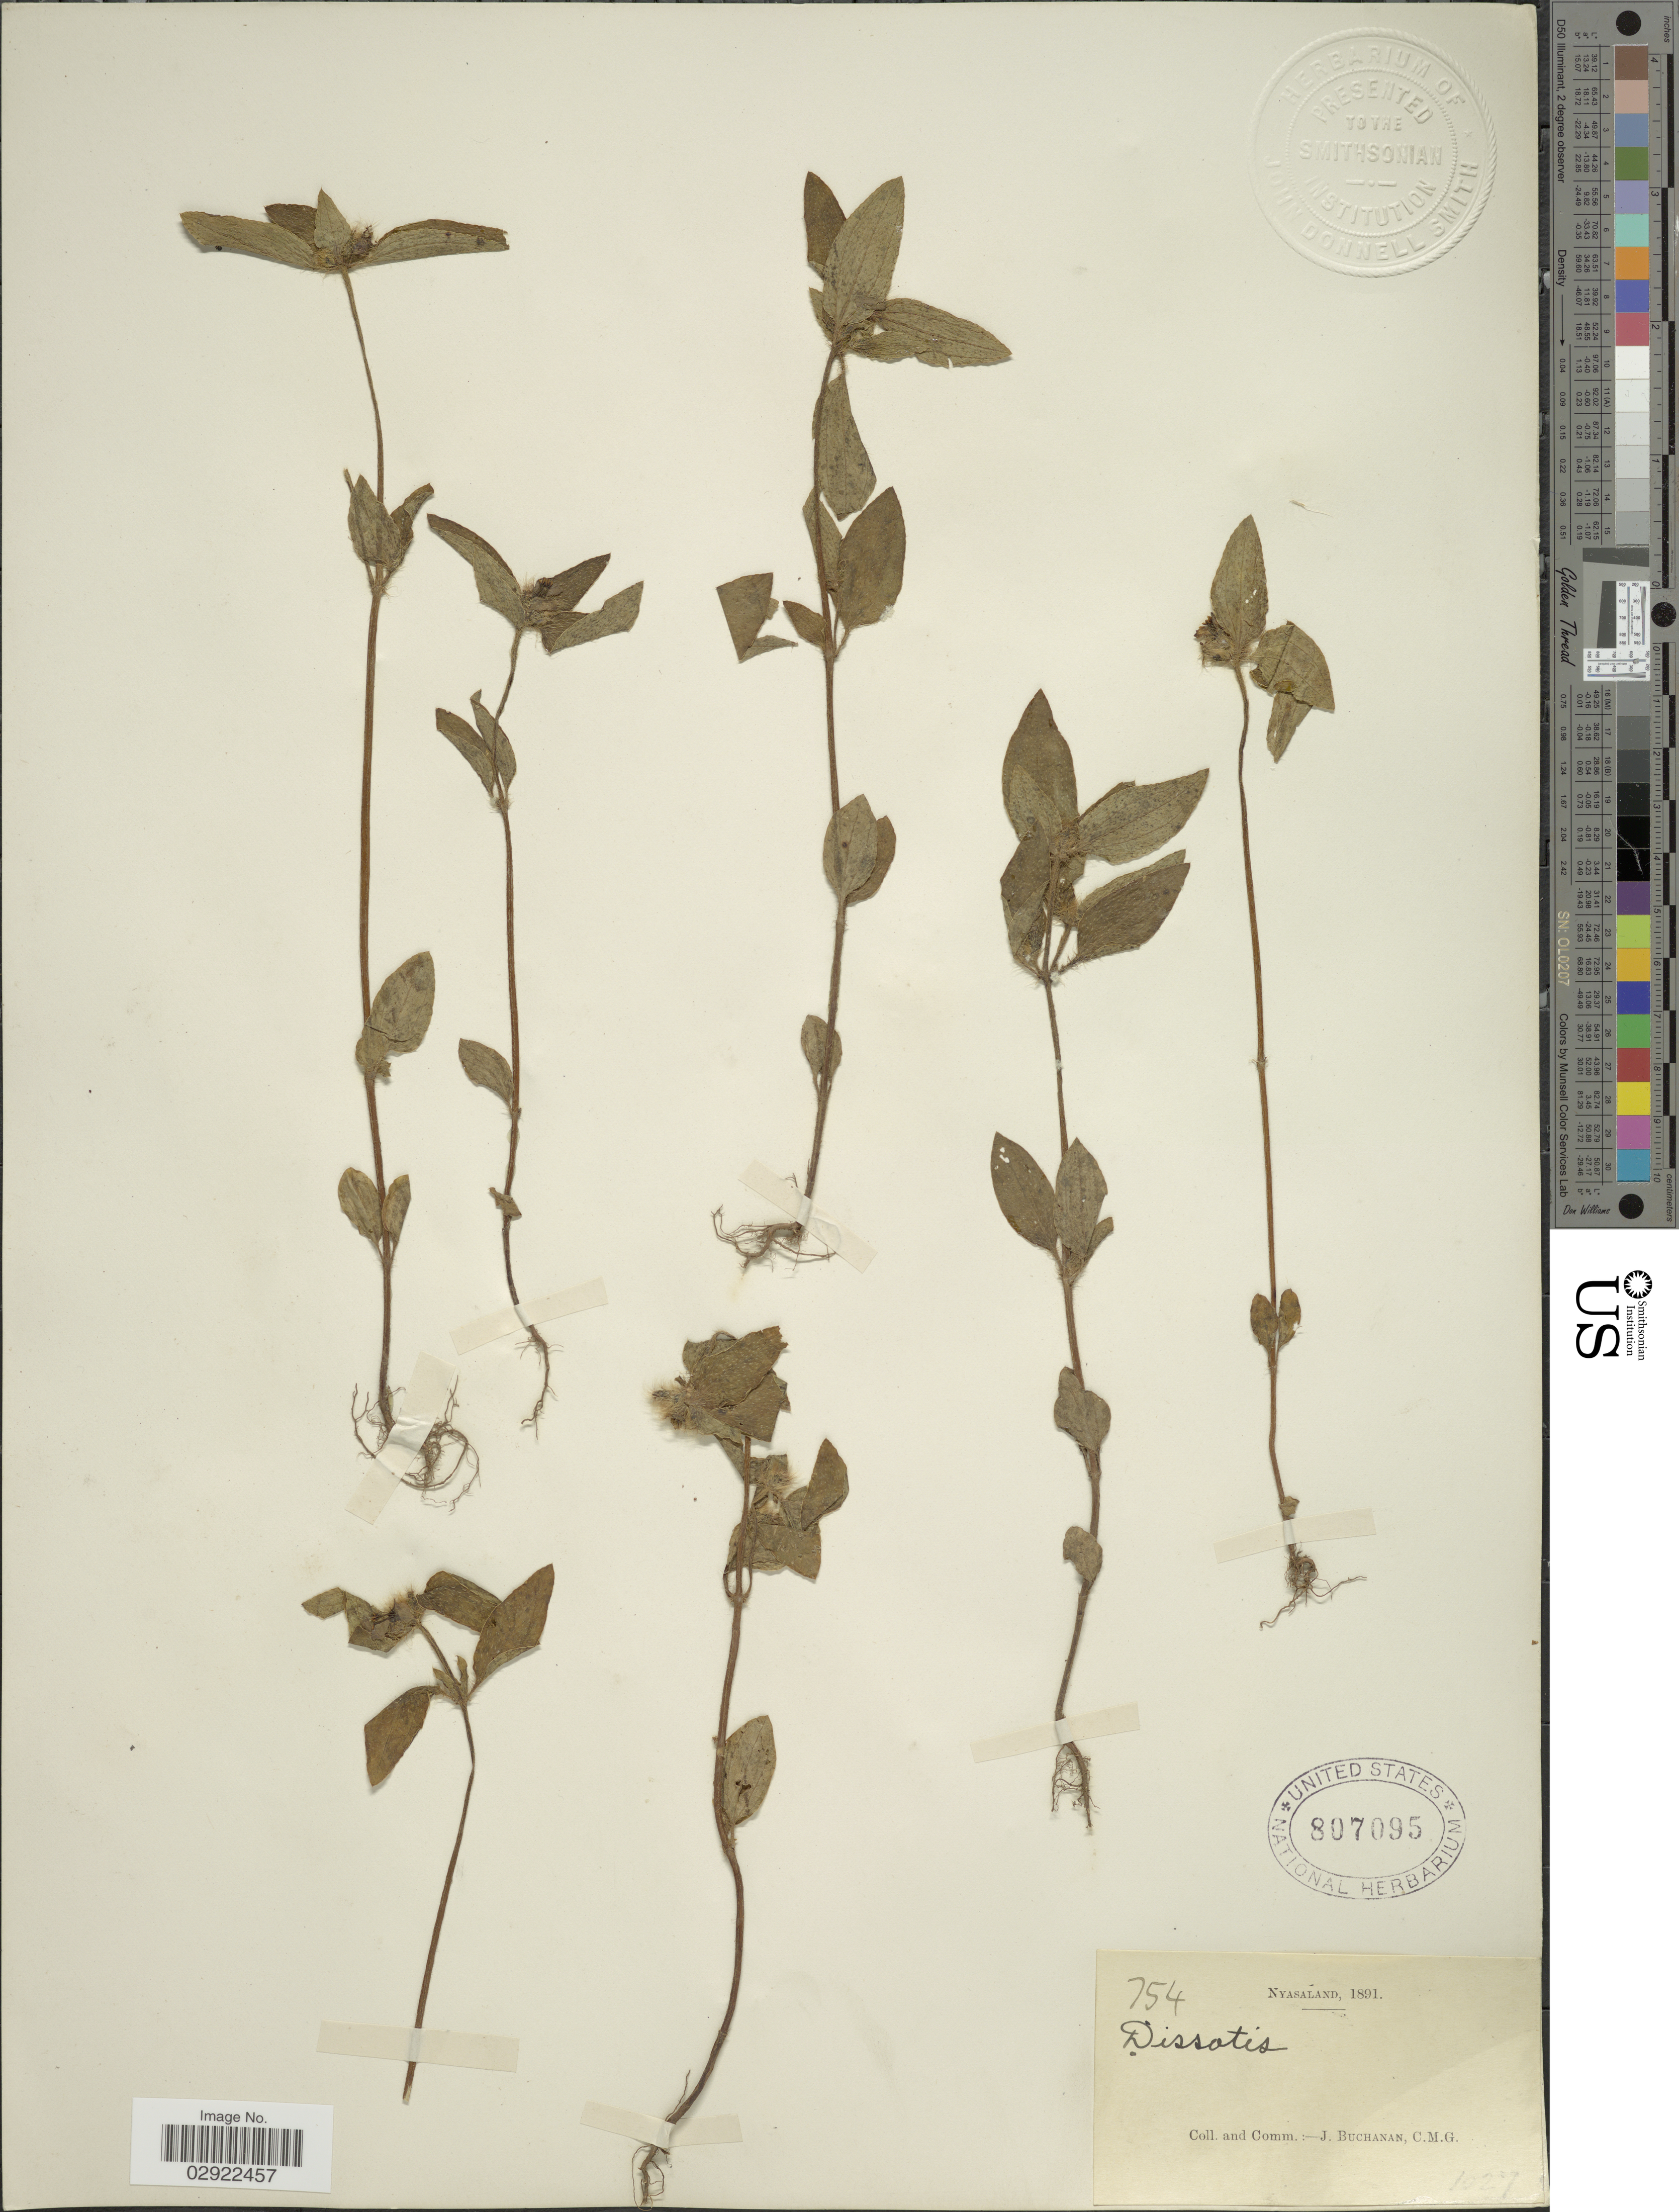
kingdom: Plantae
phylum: Tracheophyta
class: Magnoliopsida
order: Myrtales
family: Melastomataceae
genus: Dissotis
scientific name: Dissotis sp.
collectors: J. Buchanan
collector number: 754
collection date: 1891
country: Malawi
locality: Nyasaland.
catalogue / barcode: US 807095